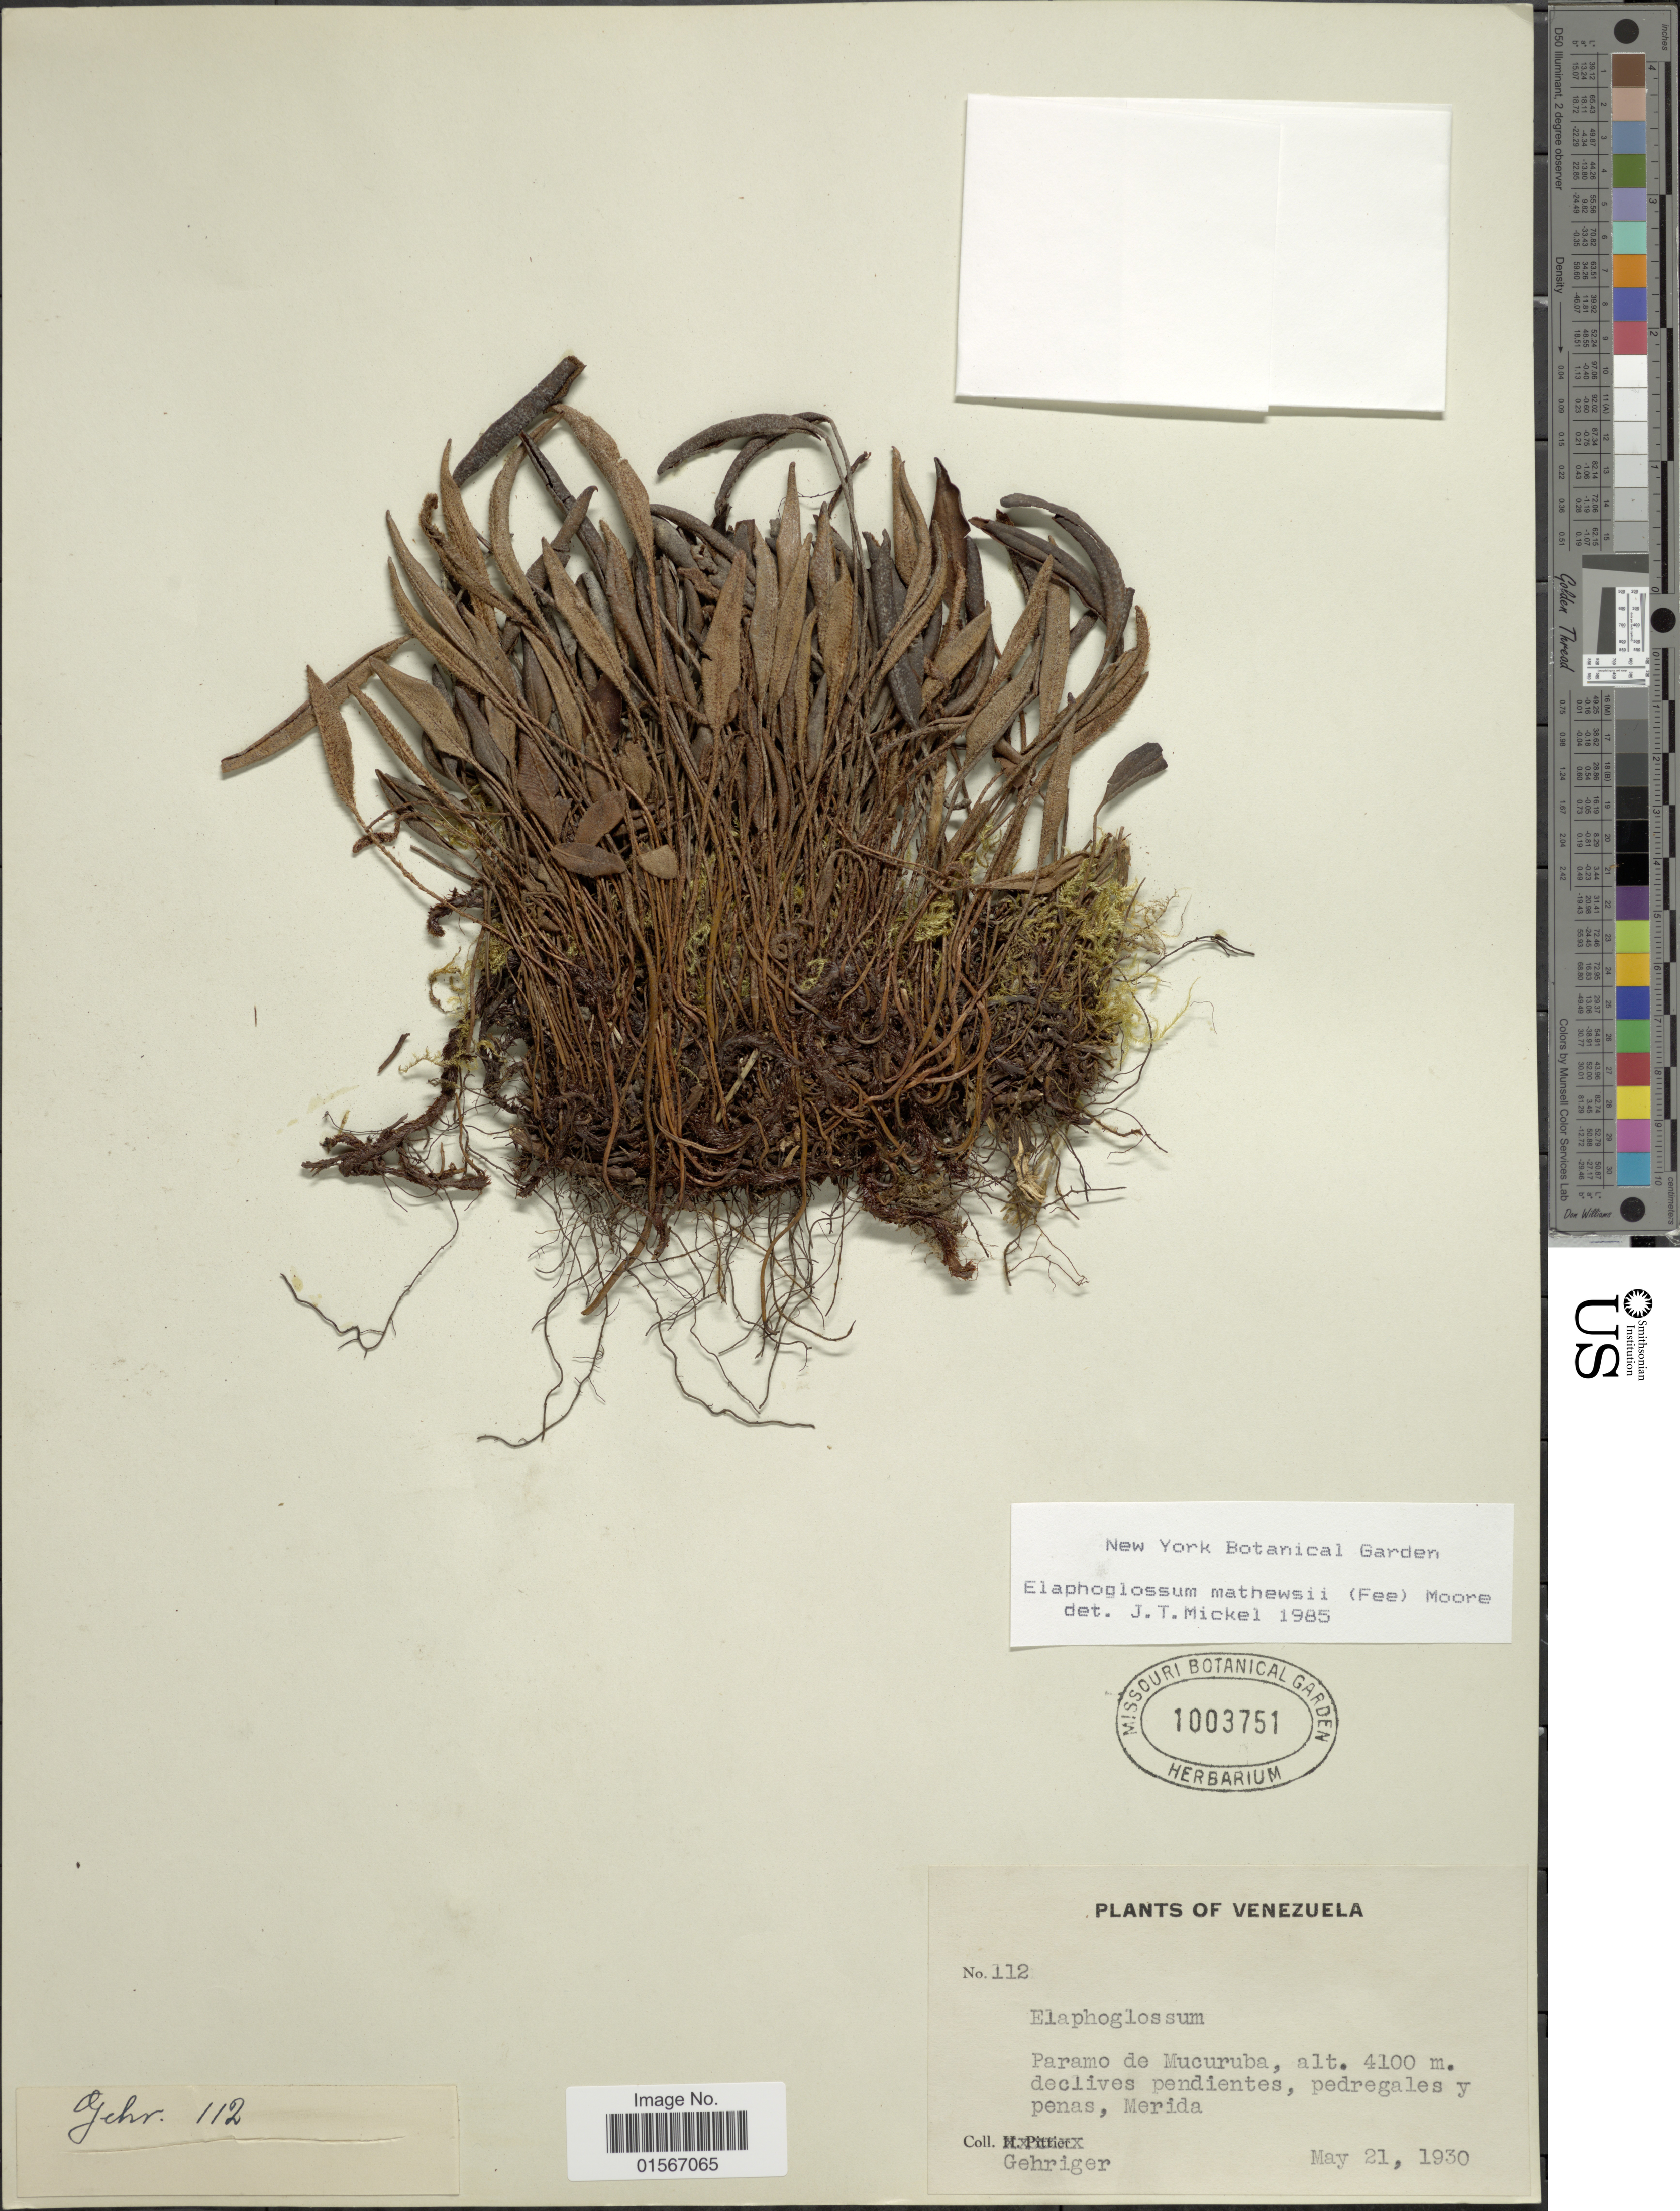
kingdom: Plantae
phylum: Tracheophyta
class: Polypodiopsida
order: Polypodiales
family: Dryopteridaceae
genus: Elaphoglossum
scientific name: Elaphoglossum mathewsii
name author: (Fée) T. Moore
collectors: -- Gehriger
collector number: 112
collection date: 1930-05-21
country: Venezuela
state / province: Mérida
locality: Paramo de Mucuruba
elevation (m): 4100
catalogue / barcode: US 1003751